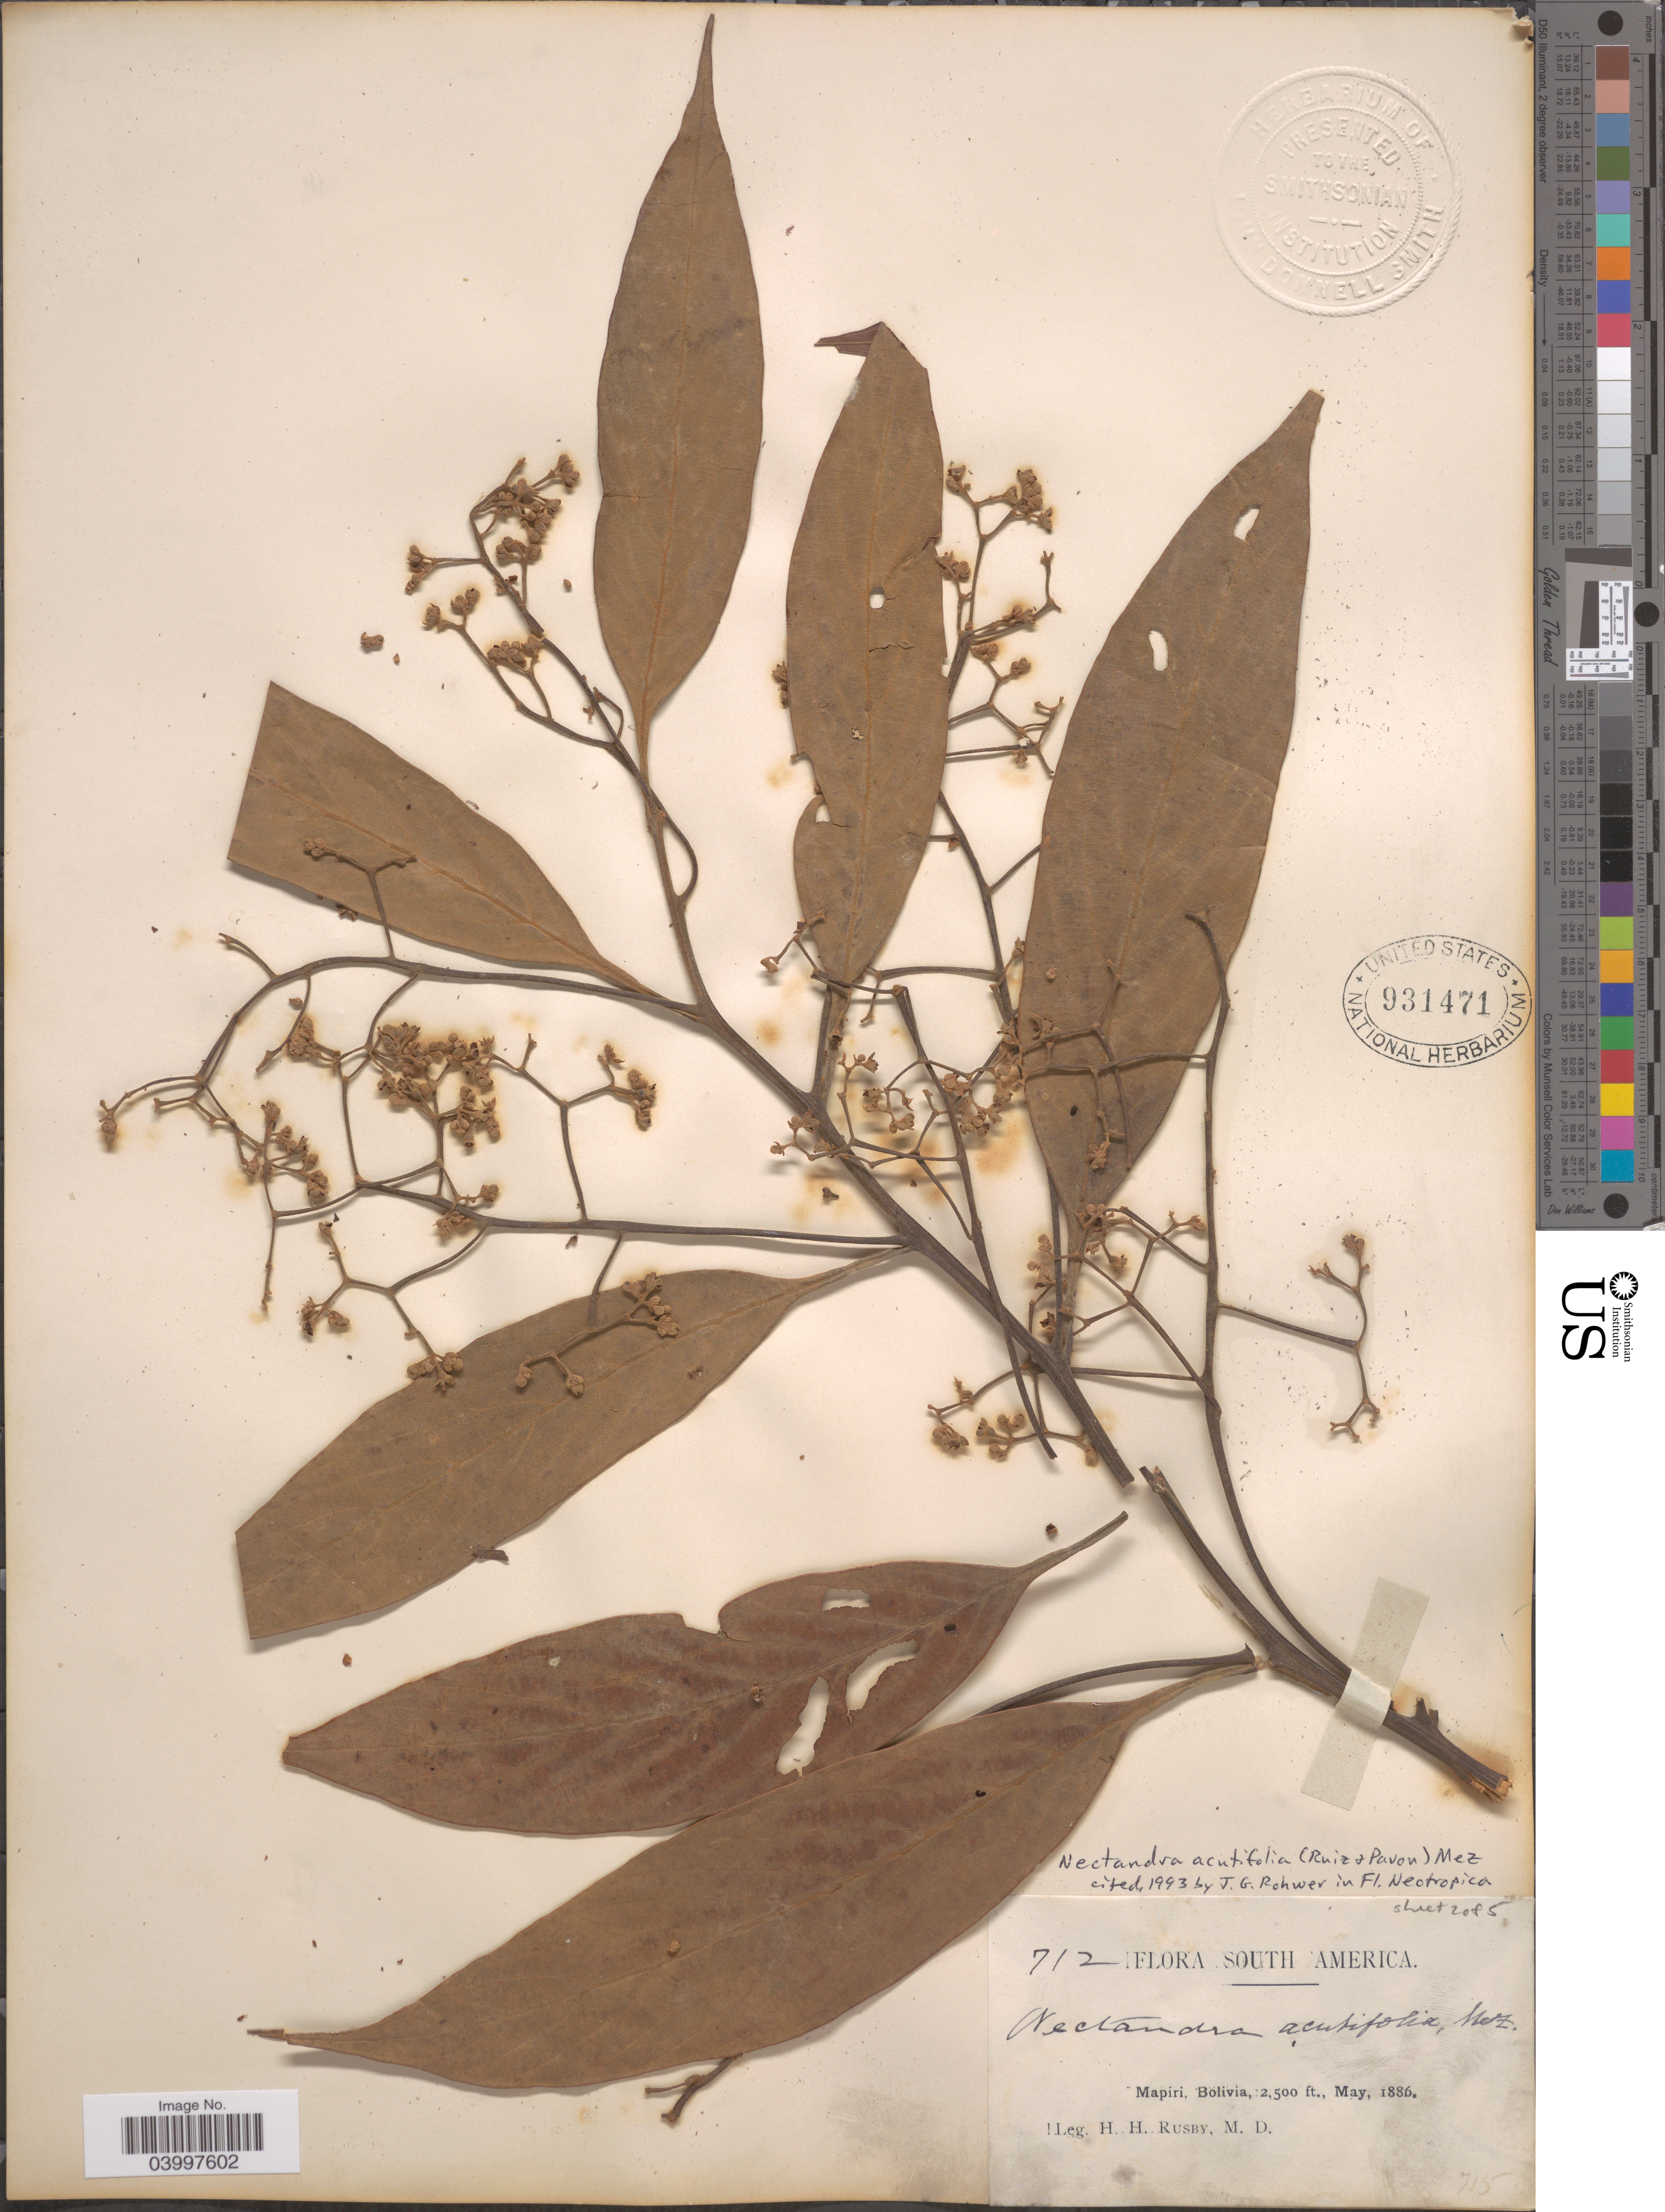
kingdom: Plantae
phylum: Tracheophyta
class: Magnoliopsida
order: Laurales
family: Lauraceae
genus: Nectandra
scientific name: Nectandra acutifolia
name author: (Ruiz & Pav.) Mez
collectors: H. H. Rusby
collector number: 712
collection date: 1886-05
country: Bolivia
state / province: La Páz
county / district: Larecaja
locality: Mapiri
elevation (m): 762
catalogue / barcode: US 931471